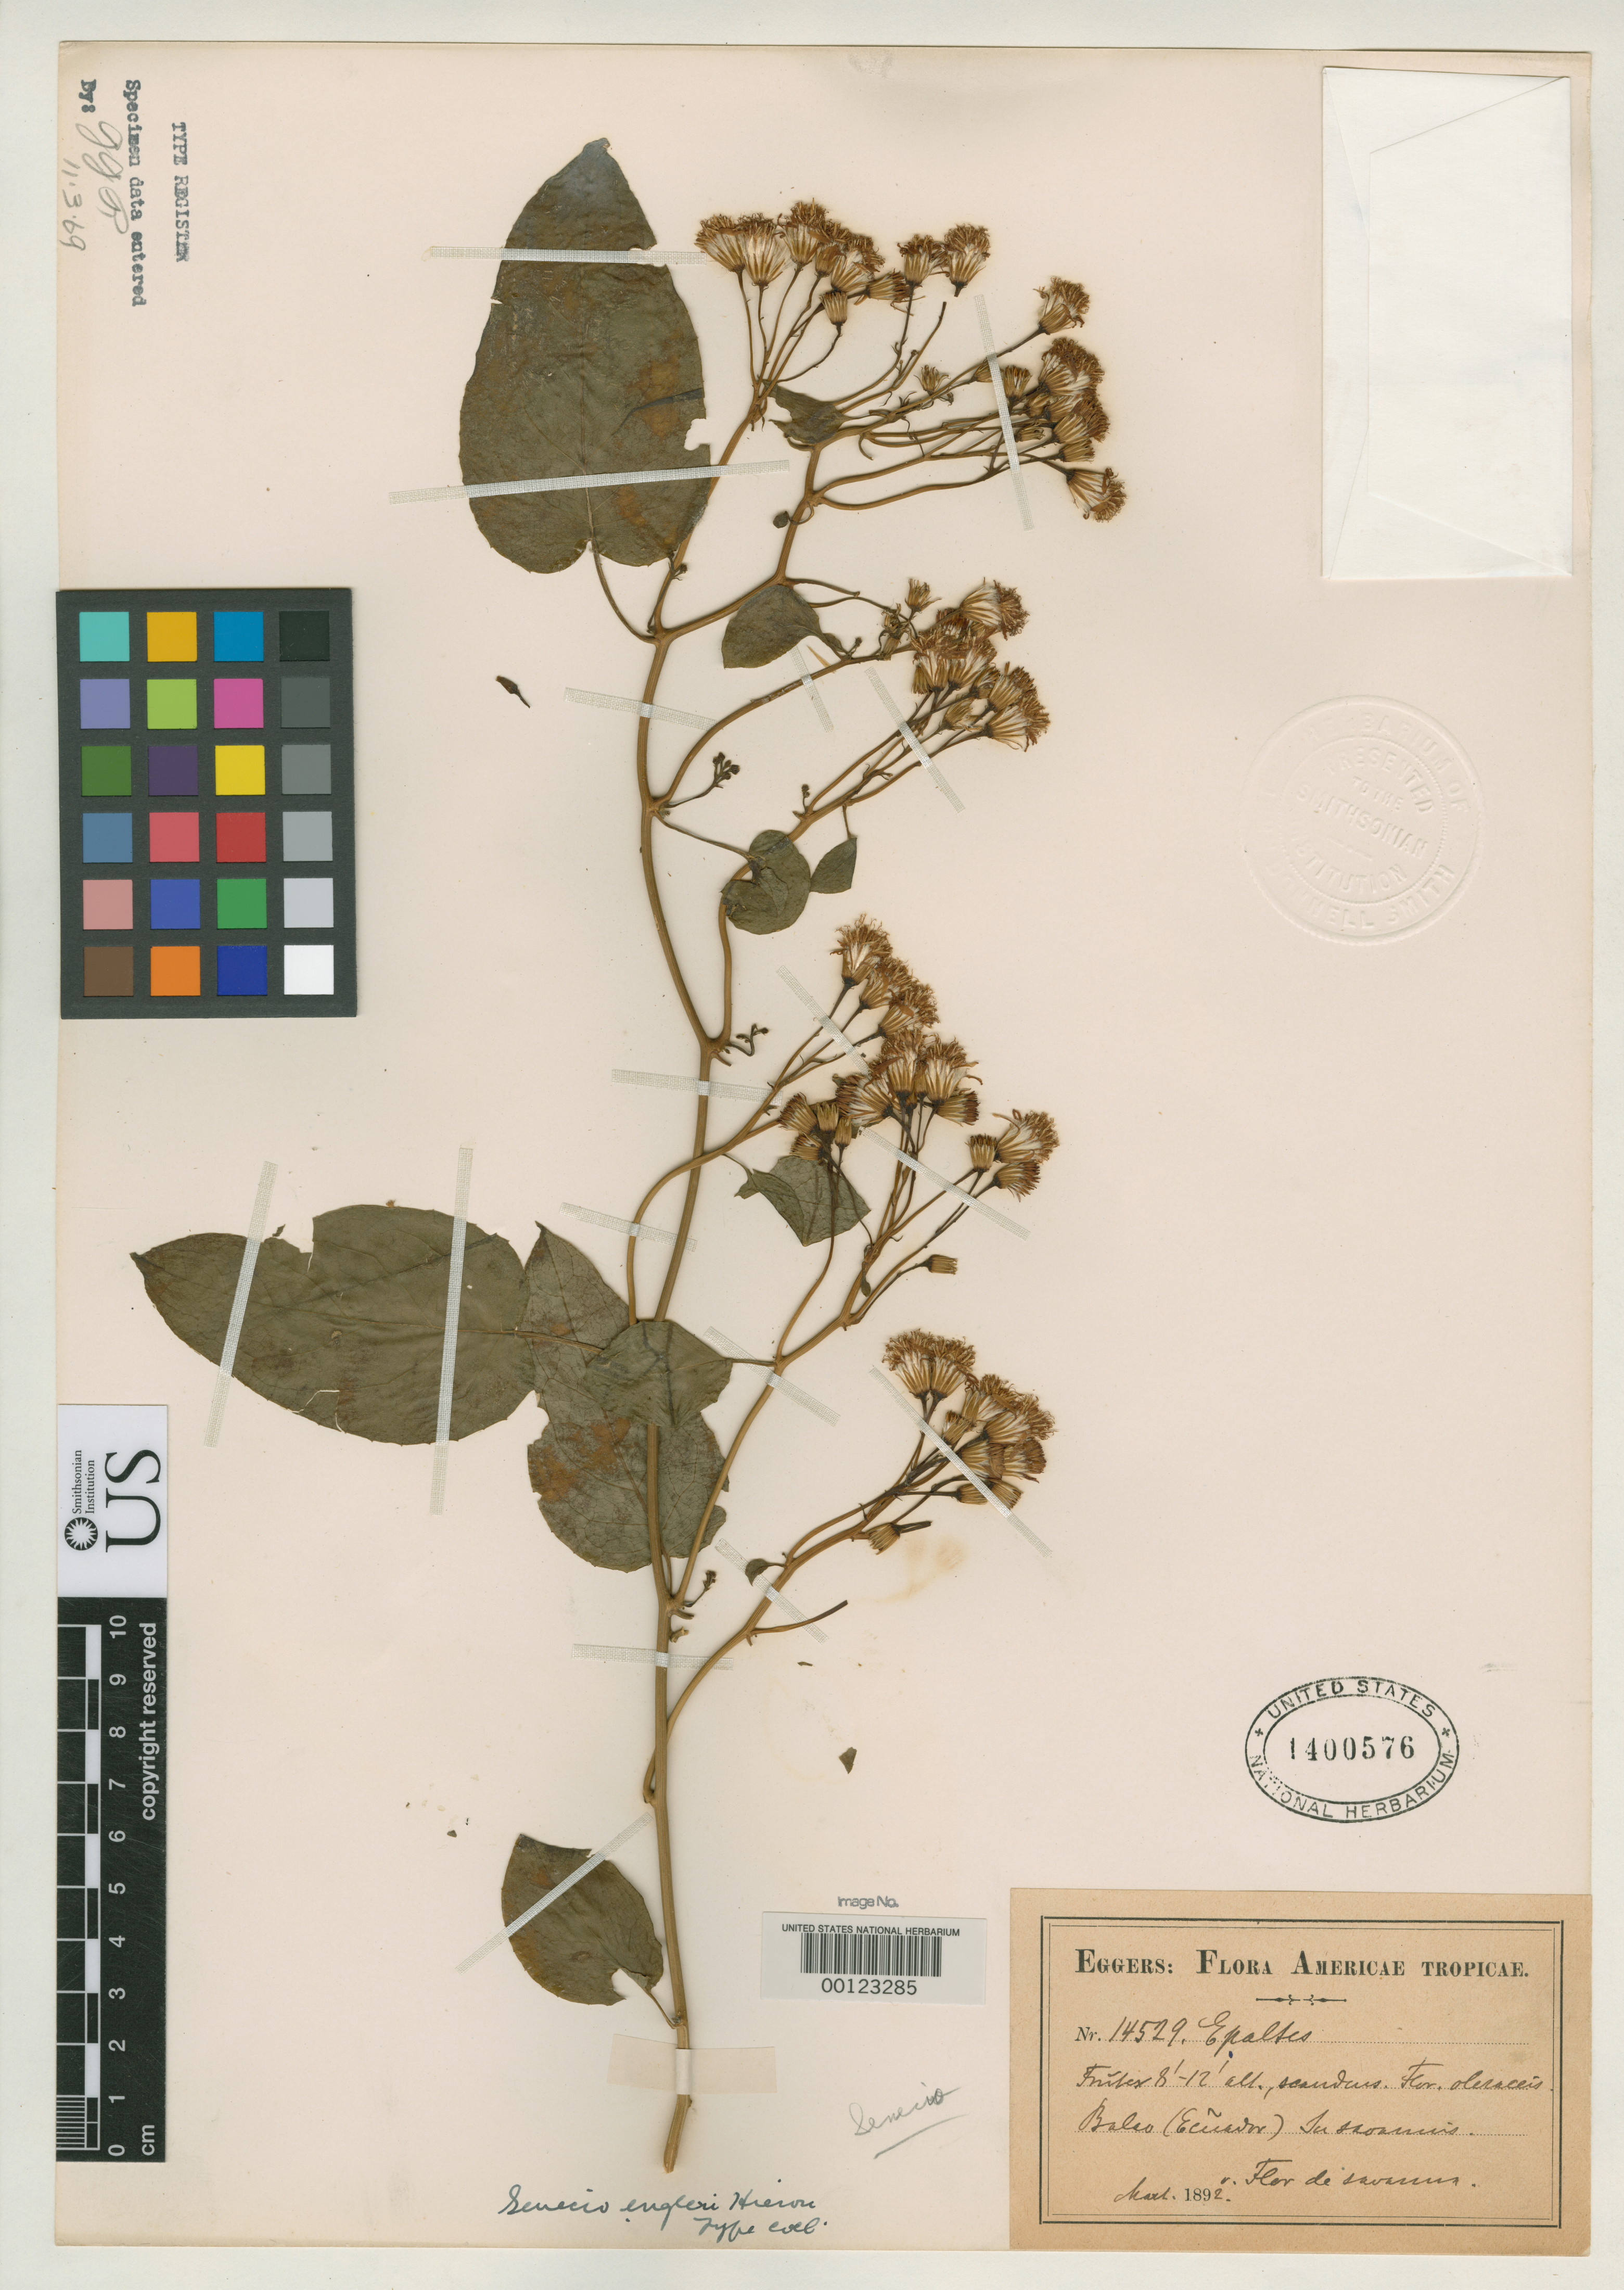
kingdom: Plantae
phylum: Tracheophyta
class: Magnoliopsida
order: Asterales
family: Asteraceae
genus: Senecio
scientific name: Senecio engleri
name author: Hieron.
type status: Syntype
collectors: H. F. A. von Eggers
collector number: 145296 1892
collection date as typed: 13 Mar 1892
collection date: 1892-03-13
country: Ecuador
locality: Balao.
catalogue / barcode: US 1400576